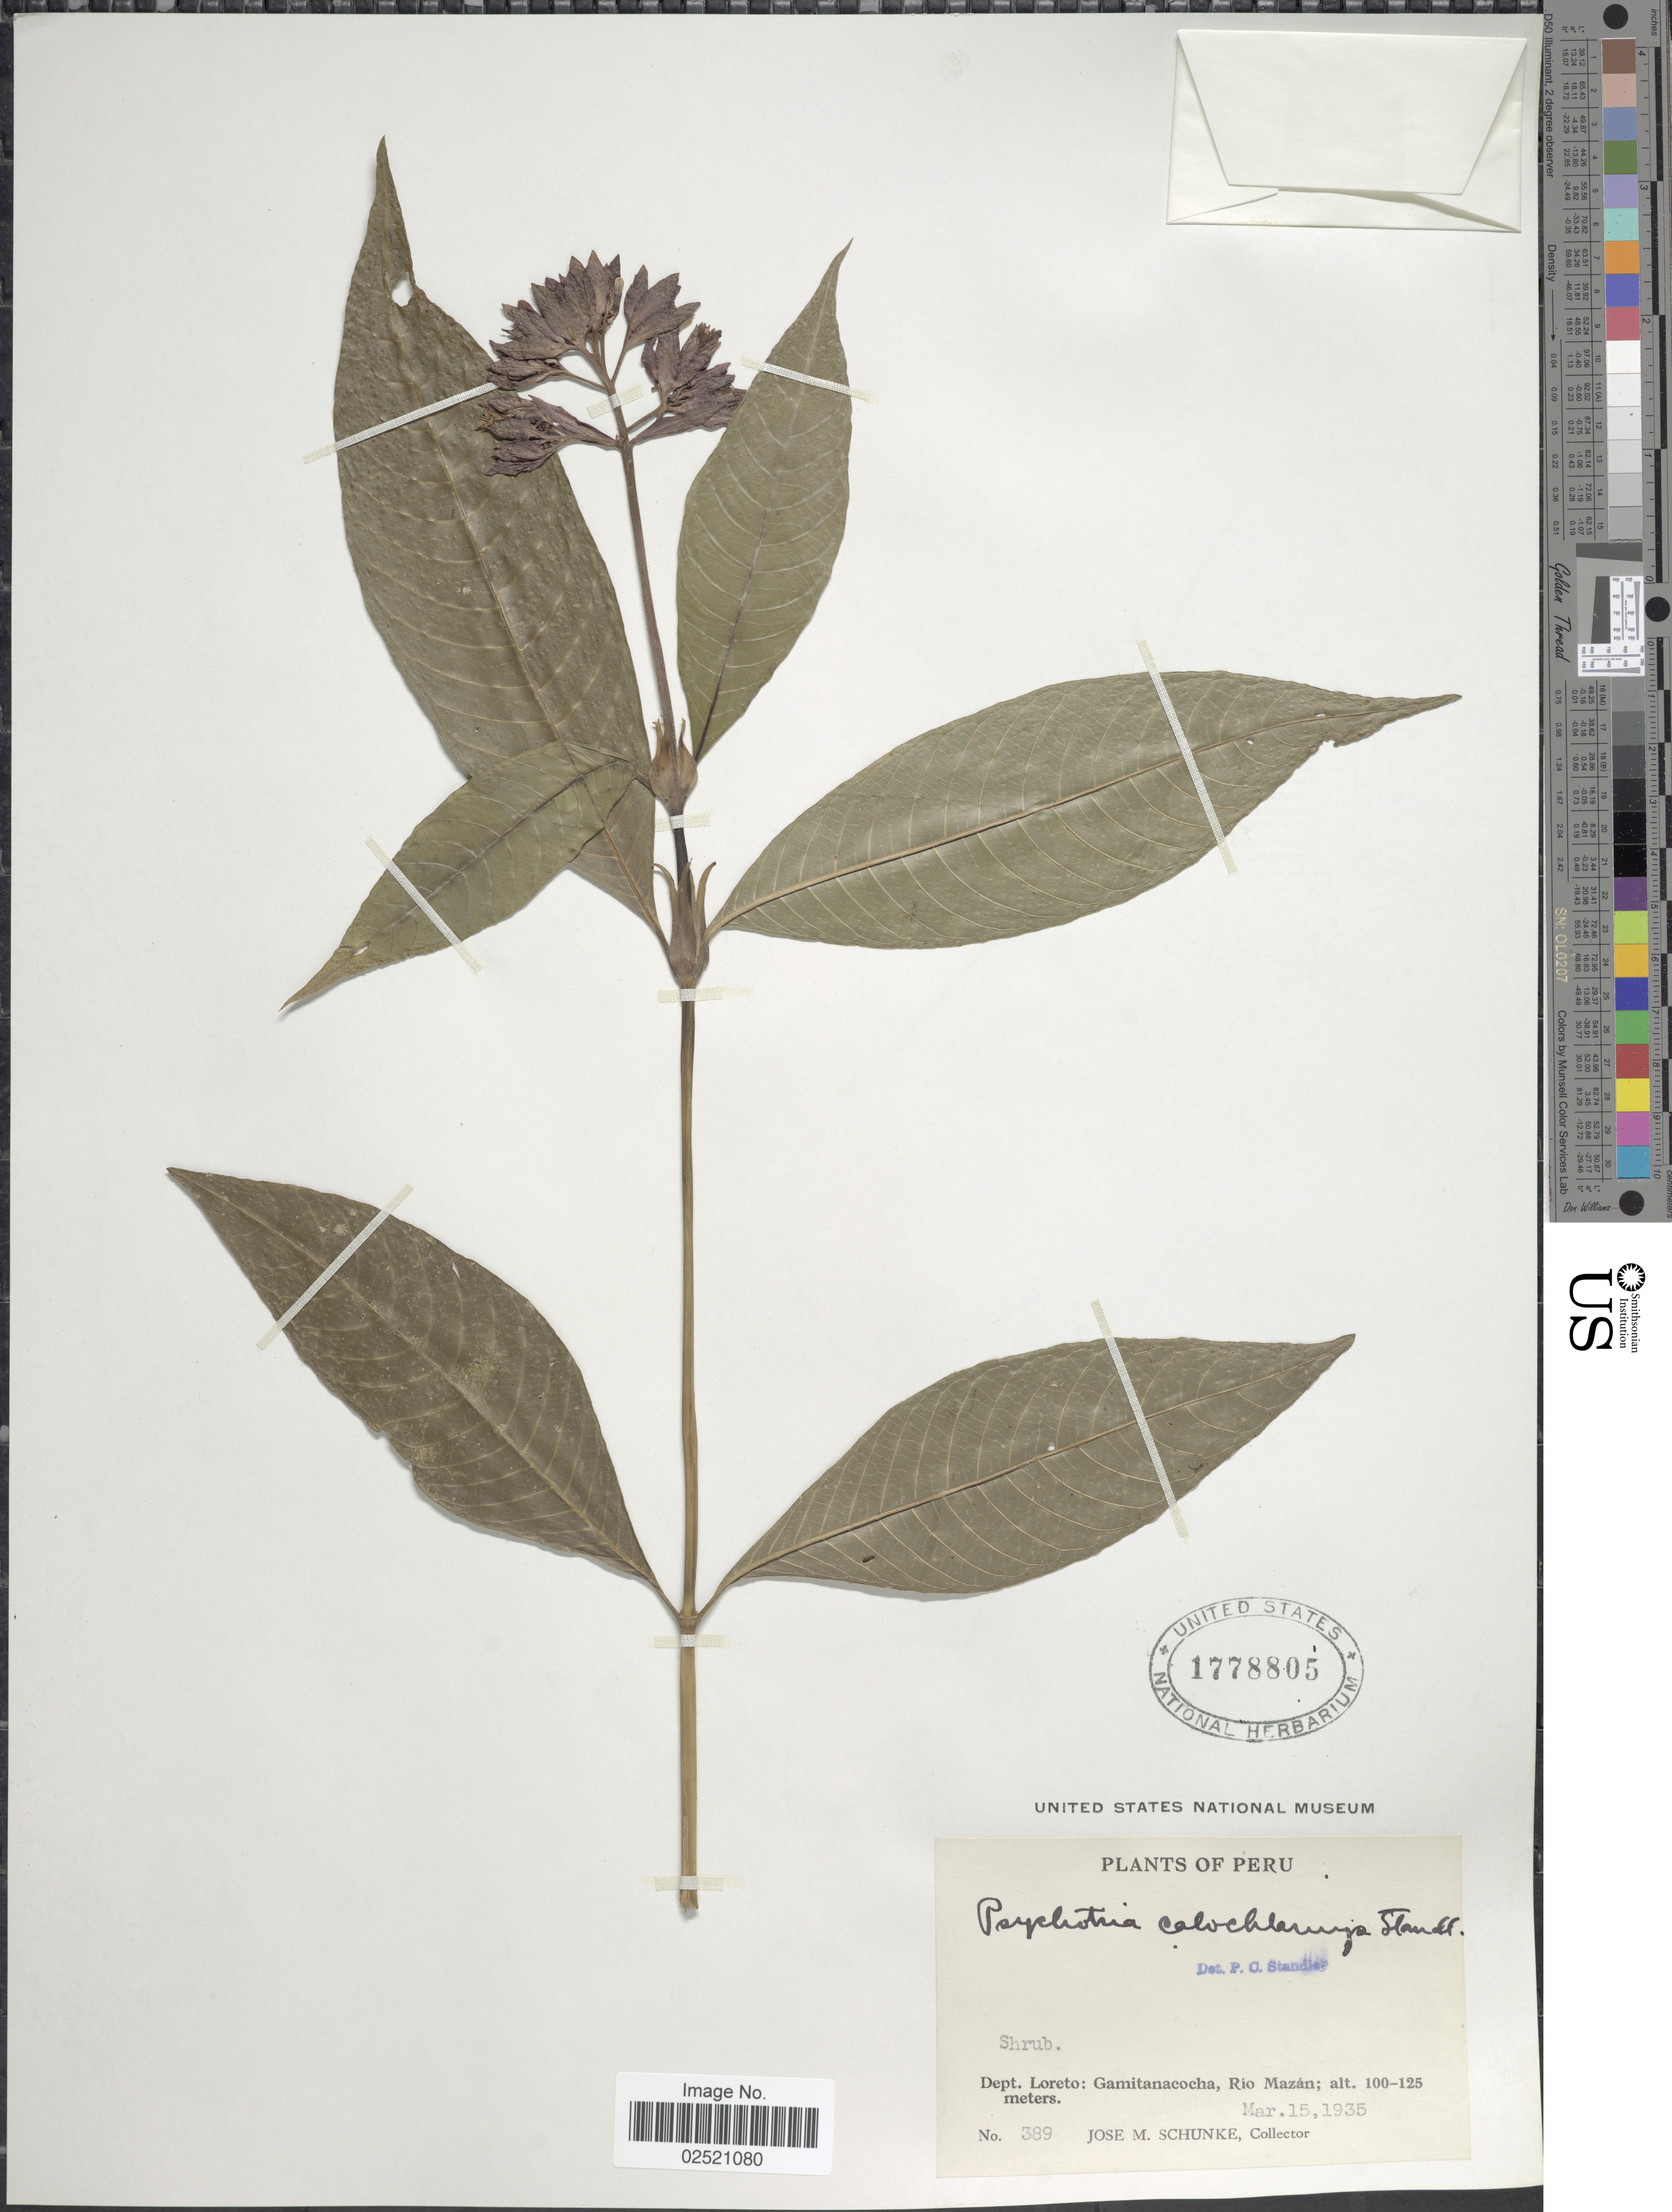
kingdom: Plantae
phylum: Tracheophyta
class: Magnoliopsida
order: Gentianales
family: Rubiaceae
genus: Psychotria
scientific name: Psychotria calochlamys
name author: Standl.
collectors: J. M. Schunke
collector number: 389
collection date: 1935-03-15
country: Peru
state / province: Loreto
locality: Gamitanacocha, Rio Mazan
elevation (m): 100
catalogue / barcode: US 1778805